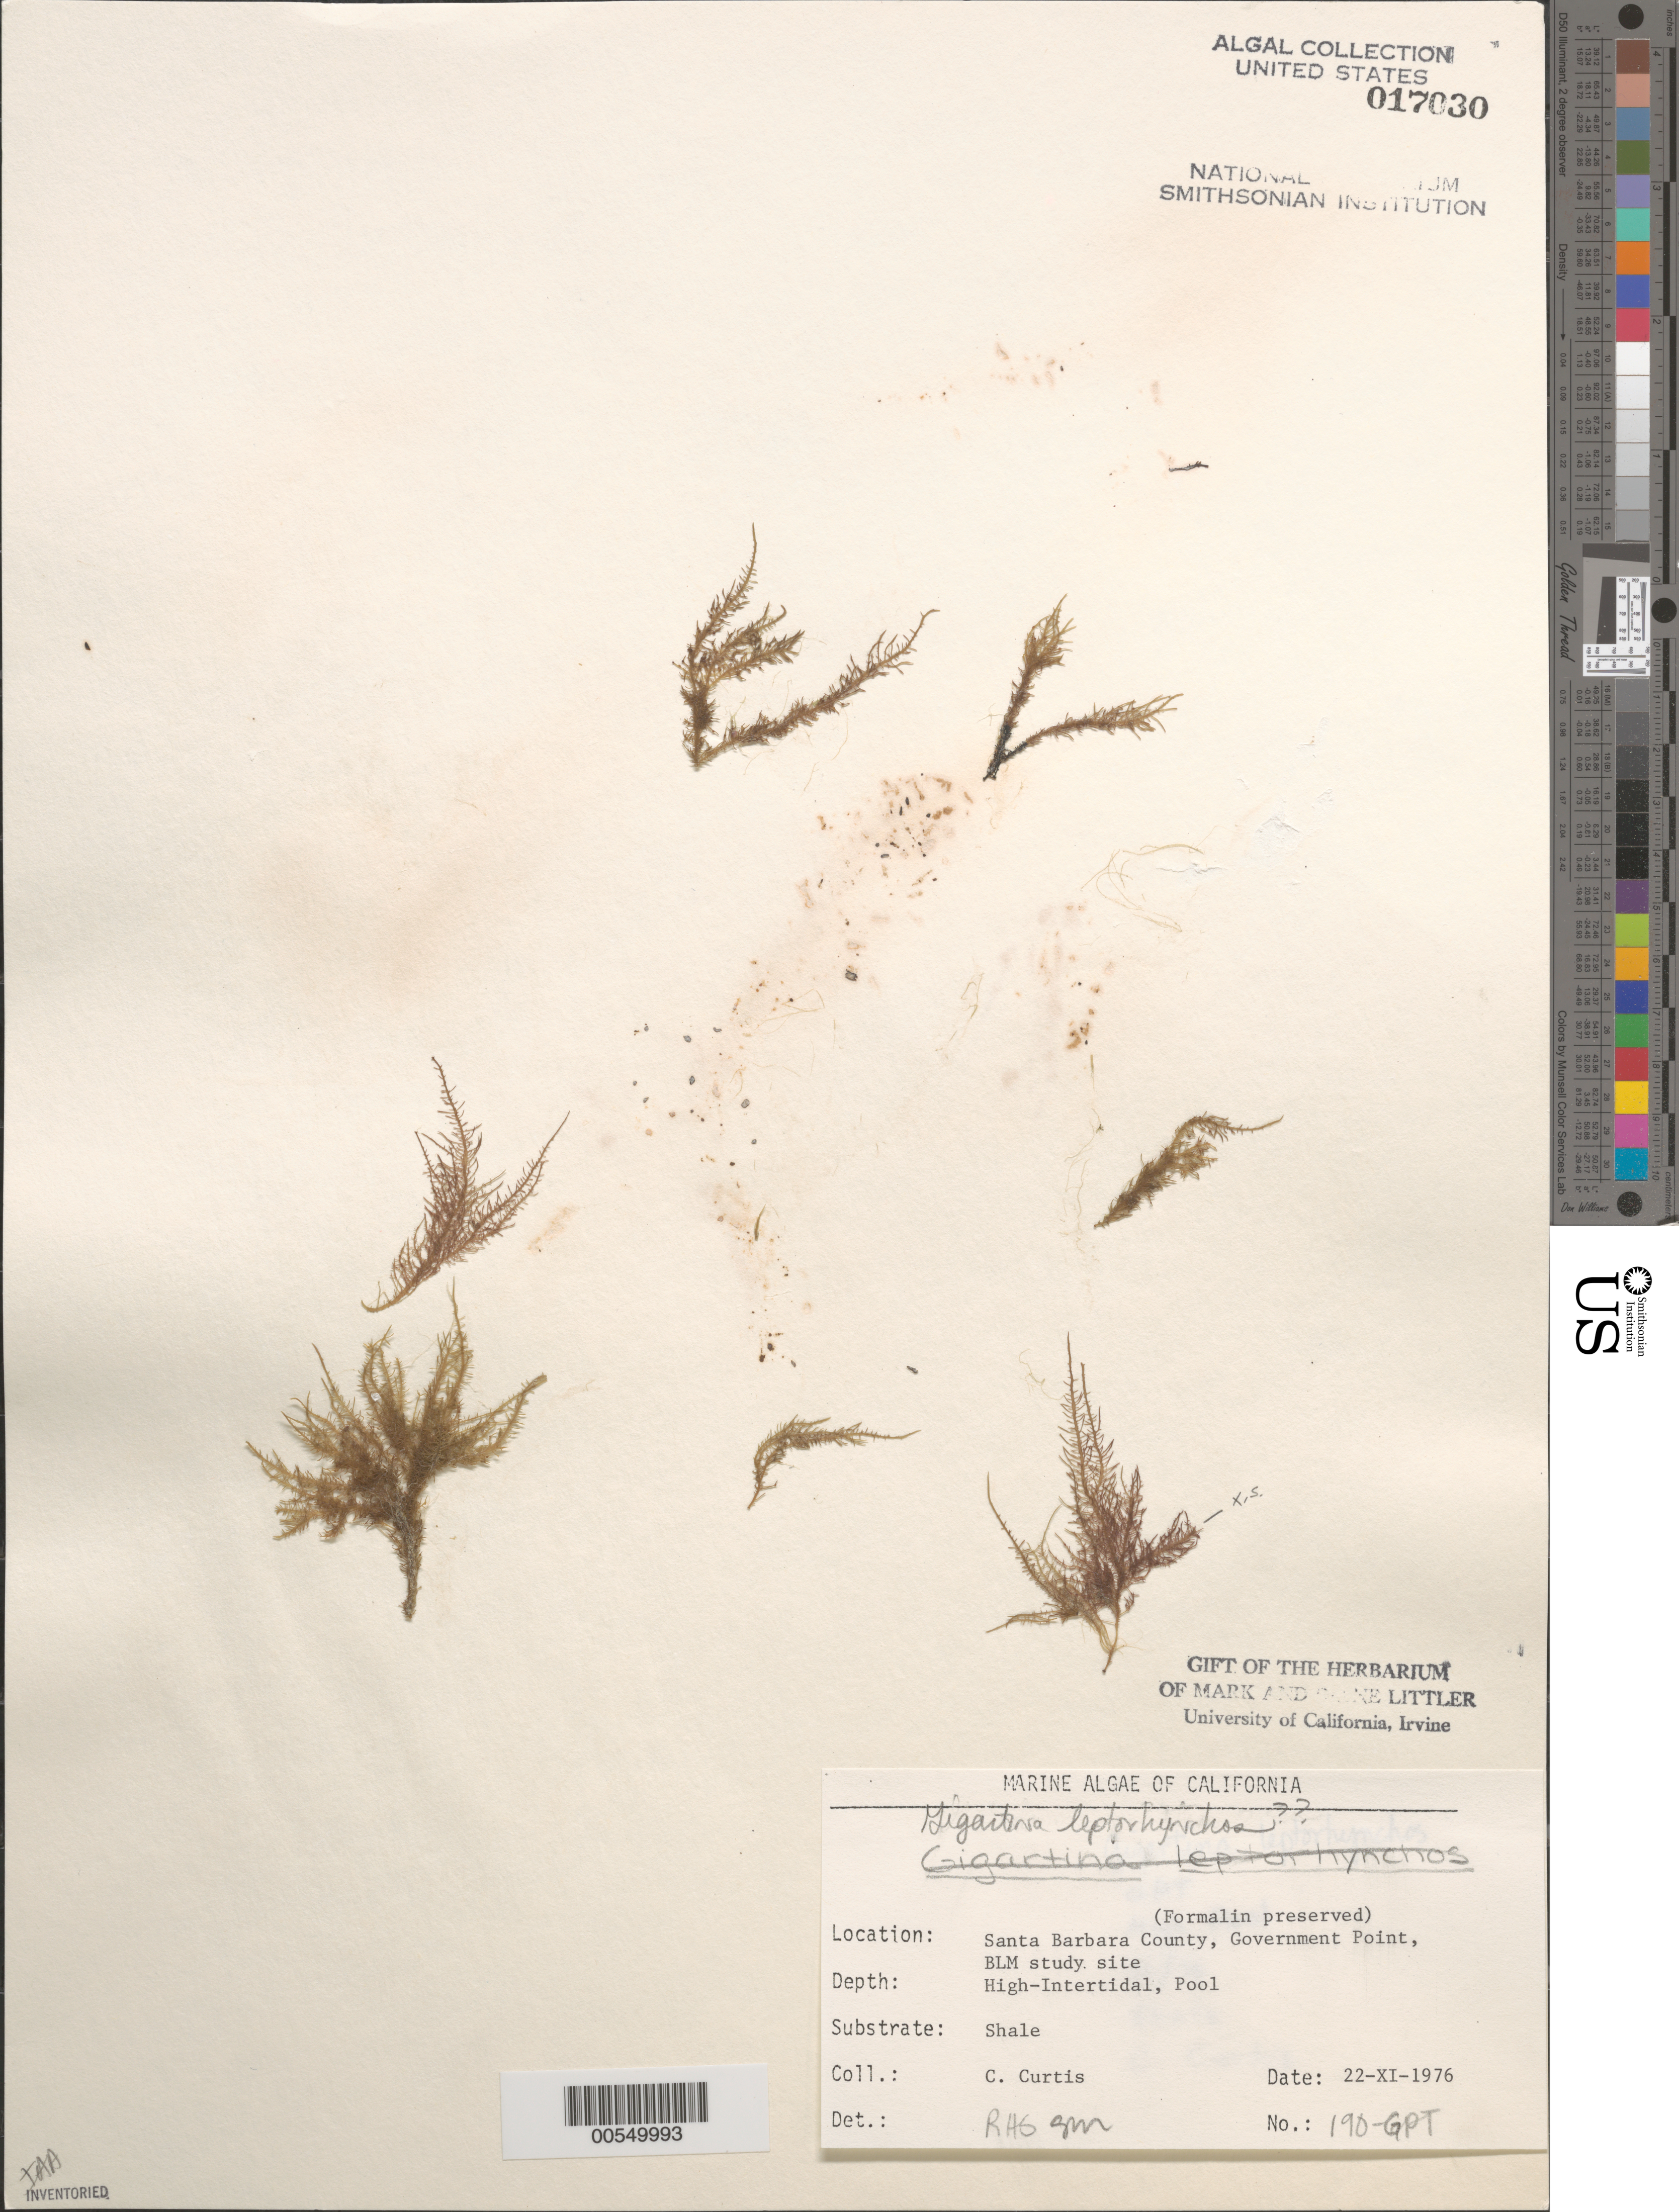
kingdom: Plantae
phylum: Rhodophyta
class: Florideophyceae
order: Gigartinales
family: Gigartinaceae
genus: Mazzaella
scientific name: Mazzaella leptorhynchos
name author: (J. Agardh) Leister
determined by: Algae name updating Project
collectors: C. Curtis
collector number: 190-gpt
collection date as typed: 22 Nov 1976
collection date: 1976-11-22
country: United States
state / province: California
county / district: Santa Barbara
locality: Government Point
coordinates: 34 26'31"N, 120 24'06"W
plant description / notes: BLM-SOCALBIGHT Rocky Intertidal Survey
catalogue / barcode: US 17030